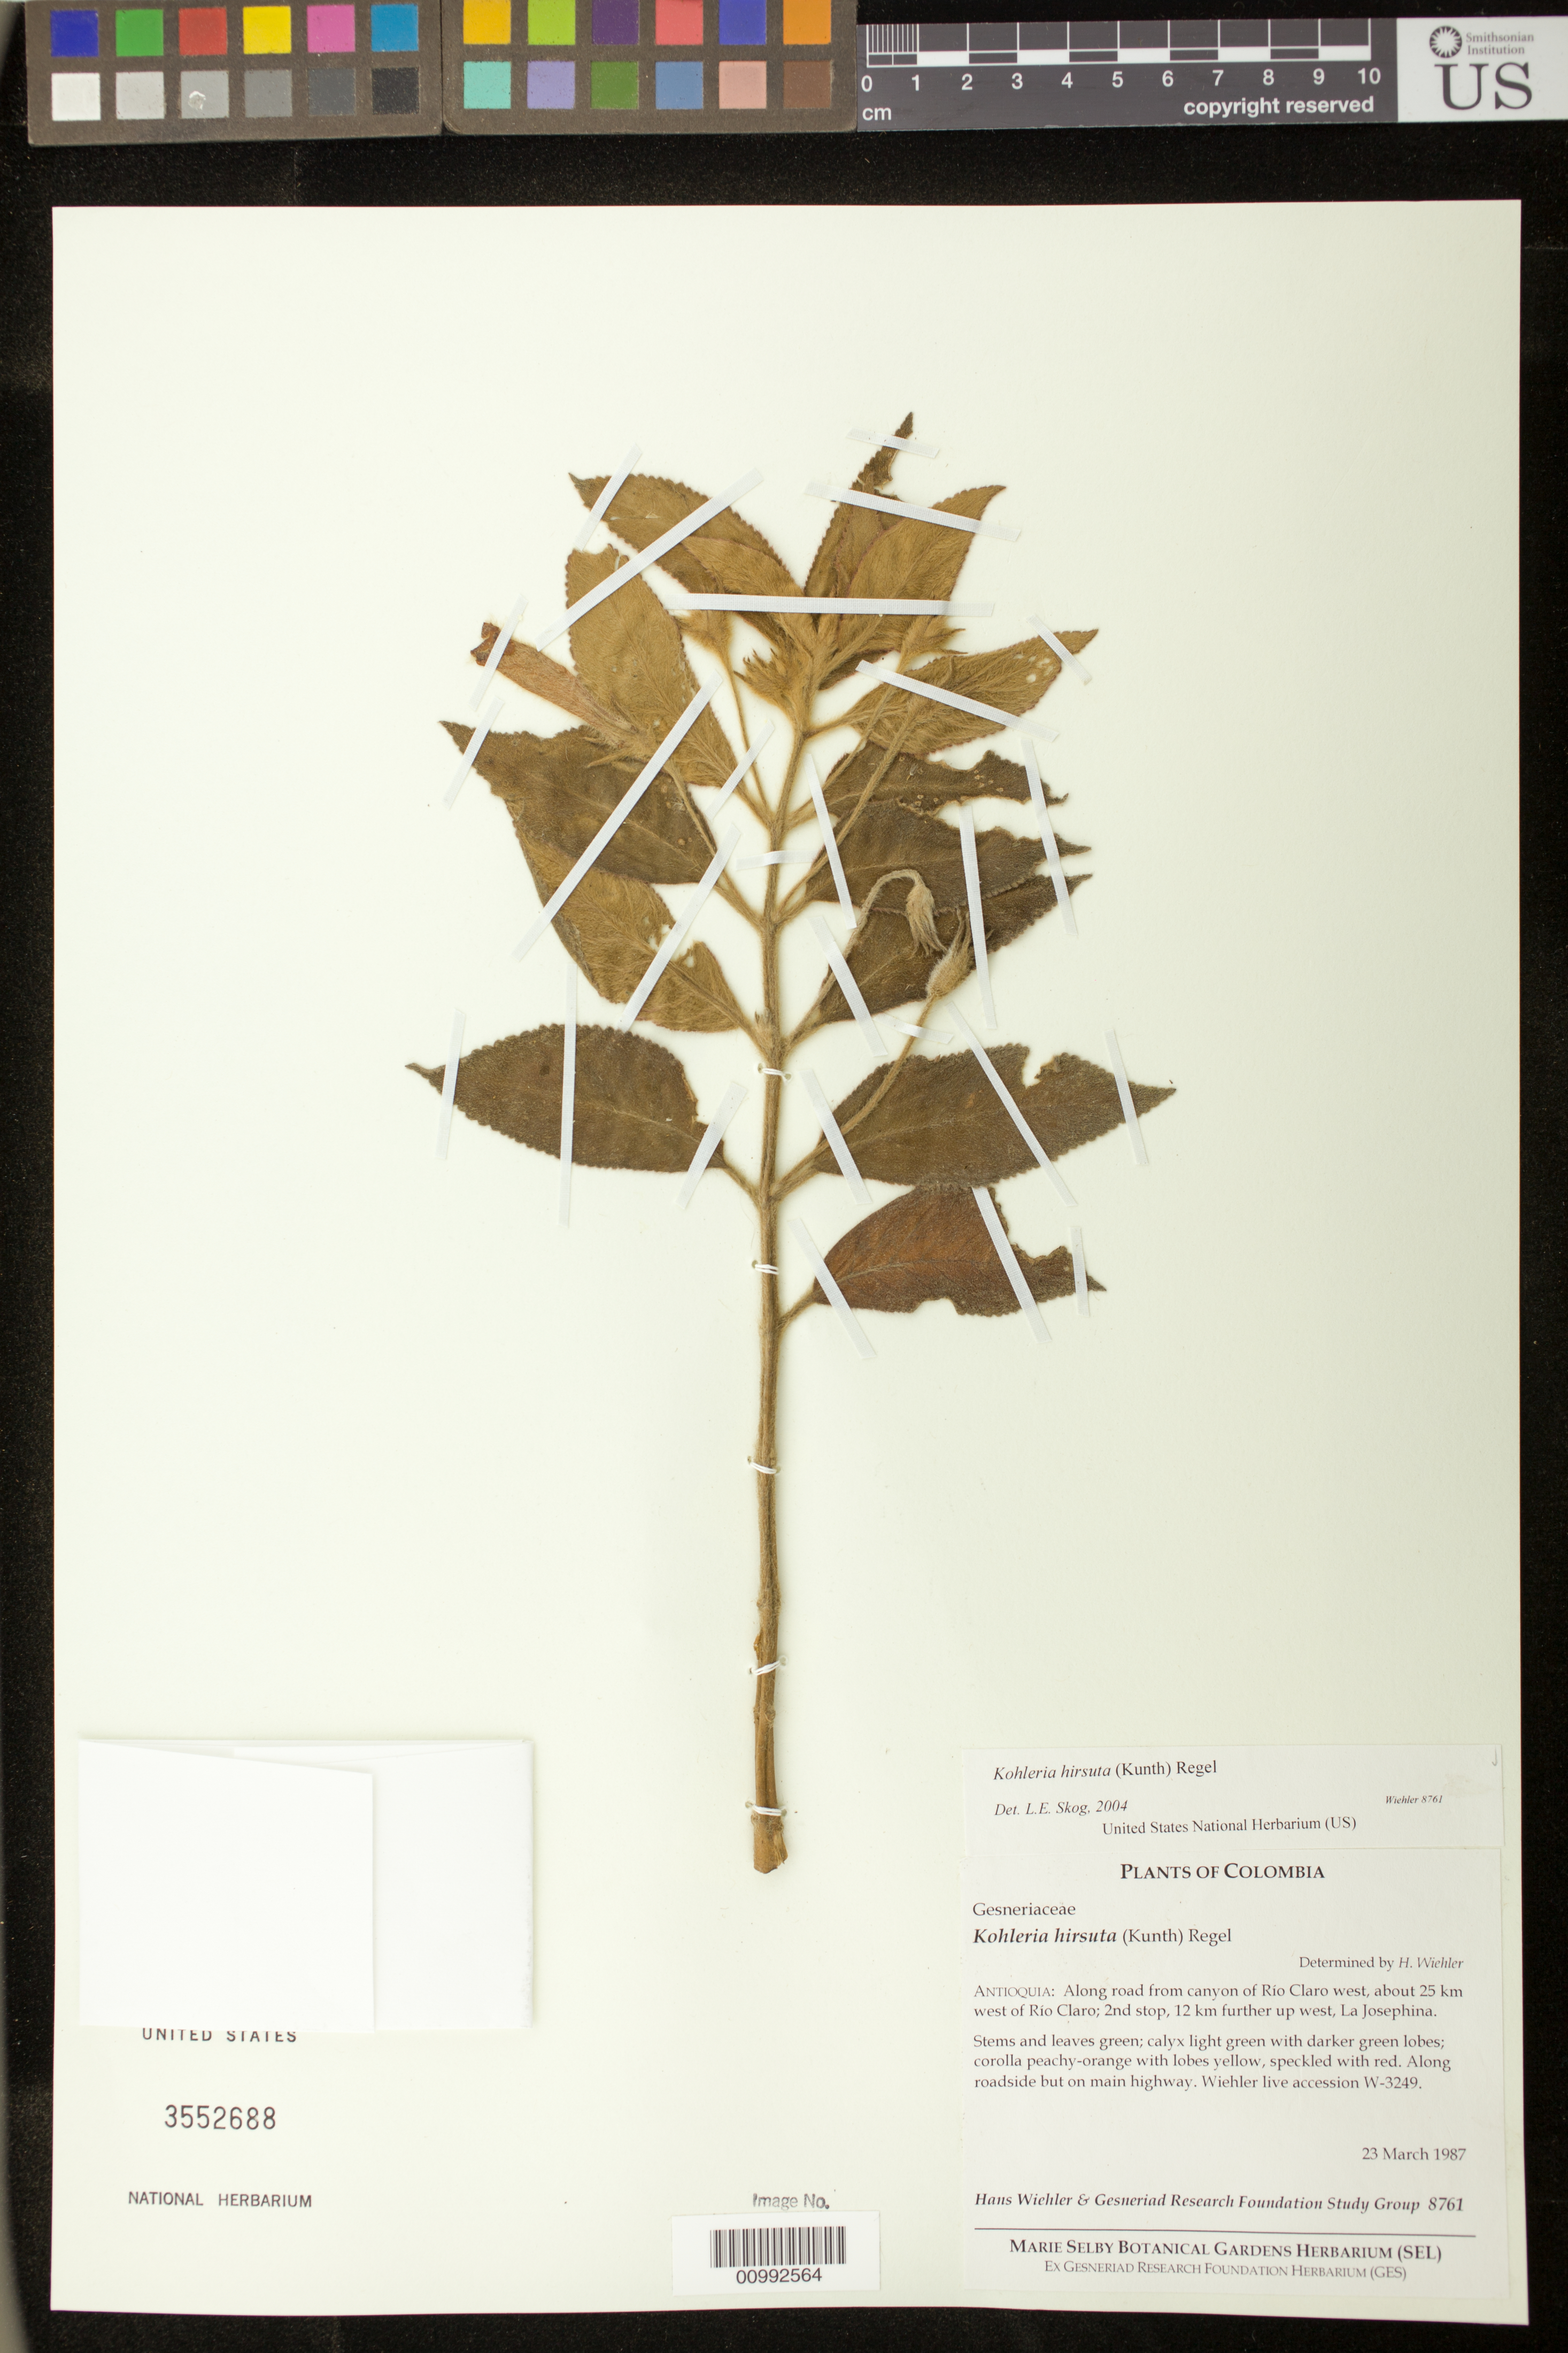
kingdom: Plantae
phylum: Tracheophyta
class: Magnoliopsida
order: Lamiales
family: Gesneriaceae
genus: Kohleria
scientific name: Kohleria hirsuta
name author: (Kunth) Regel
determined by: Skog, Laurence E.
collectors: H. J. Wiehler & GRF Study Group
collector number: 8761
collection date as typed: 23 Mar 1987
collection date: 1987-03-23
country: Colombia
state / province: Antioquia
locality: Antioquia: along road from canyon of Rio Claro west, about 25 km west of Rio Claro; 2nd stop, 12 km further up west, La Josephina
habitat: Along roadside but on main highway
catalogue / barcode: US 3552688